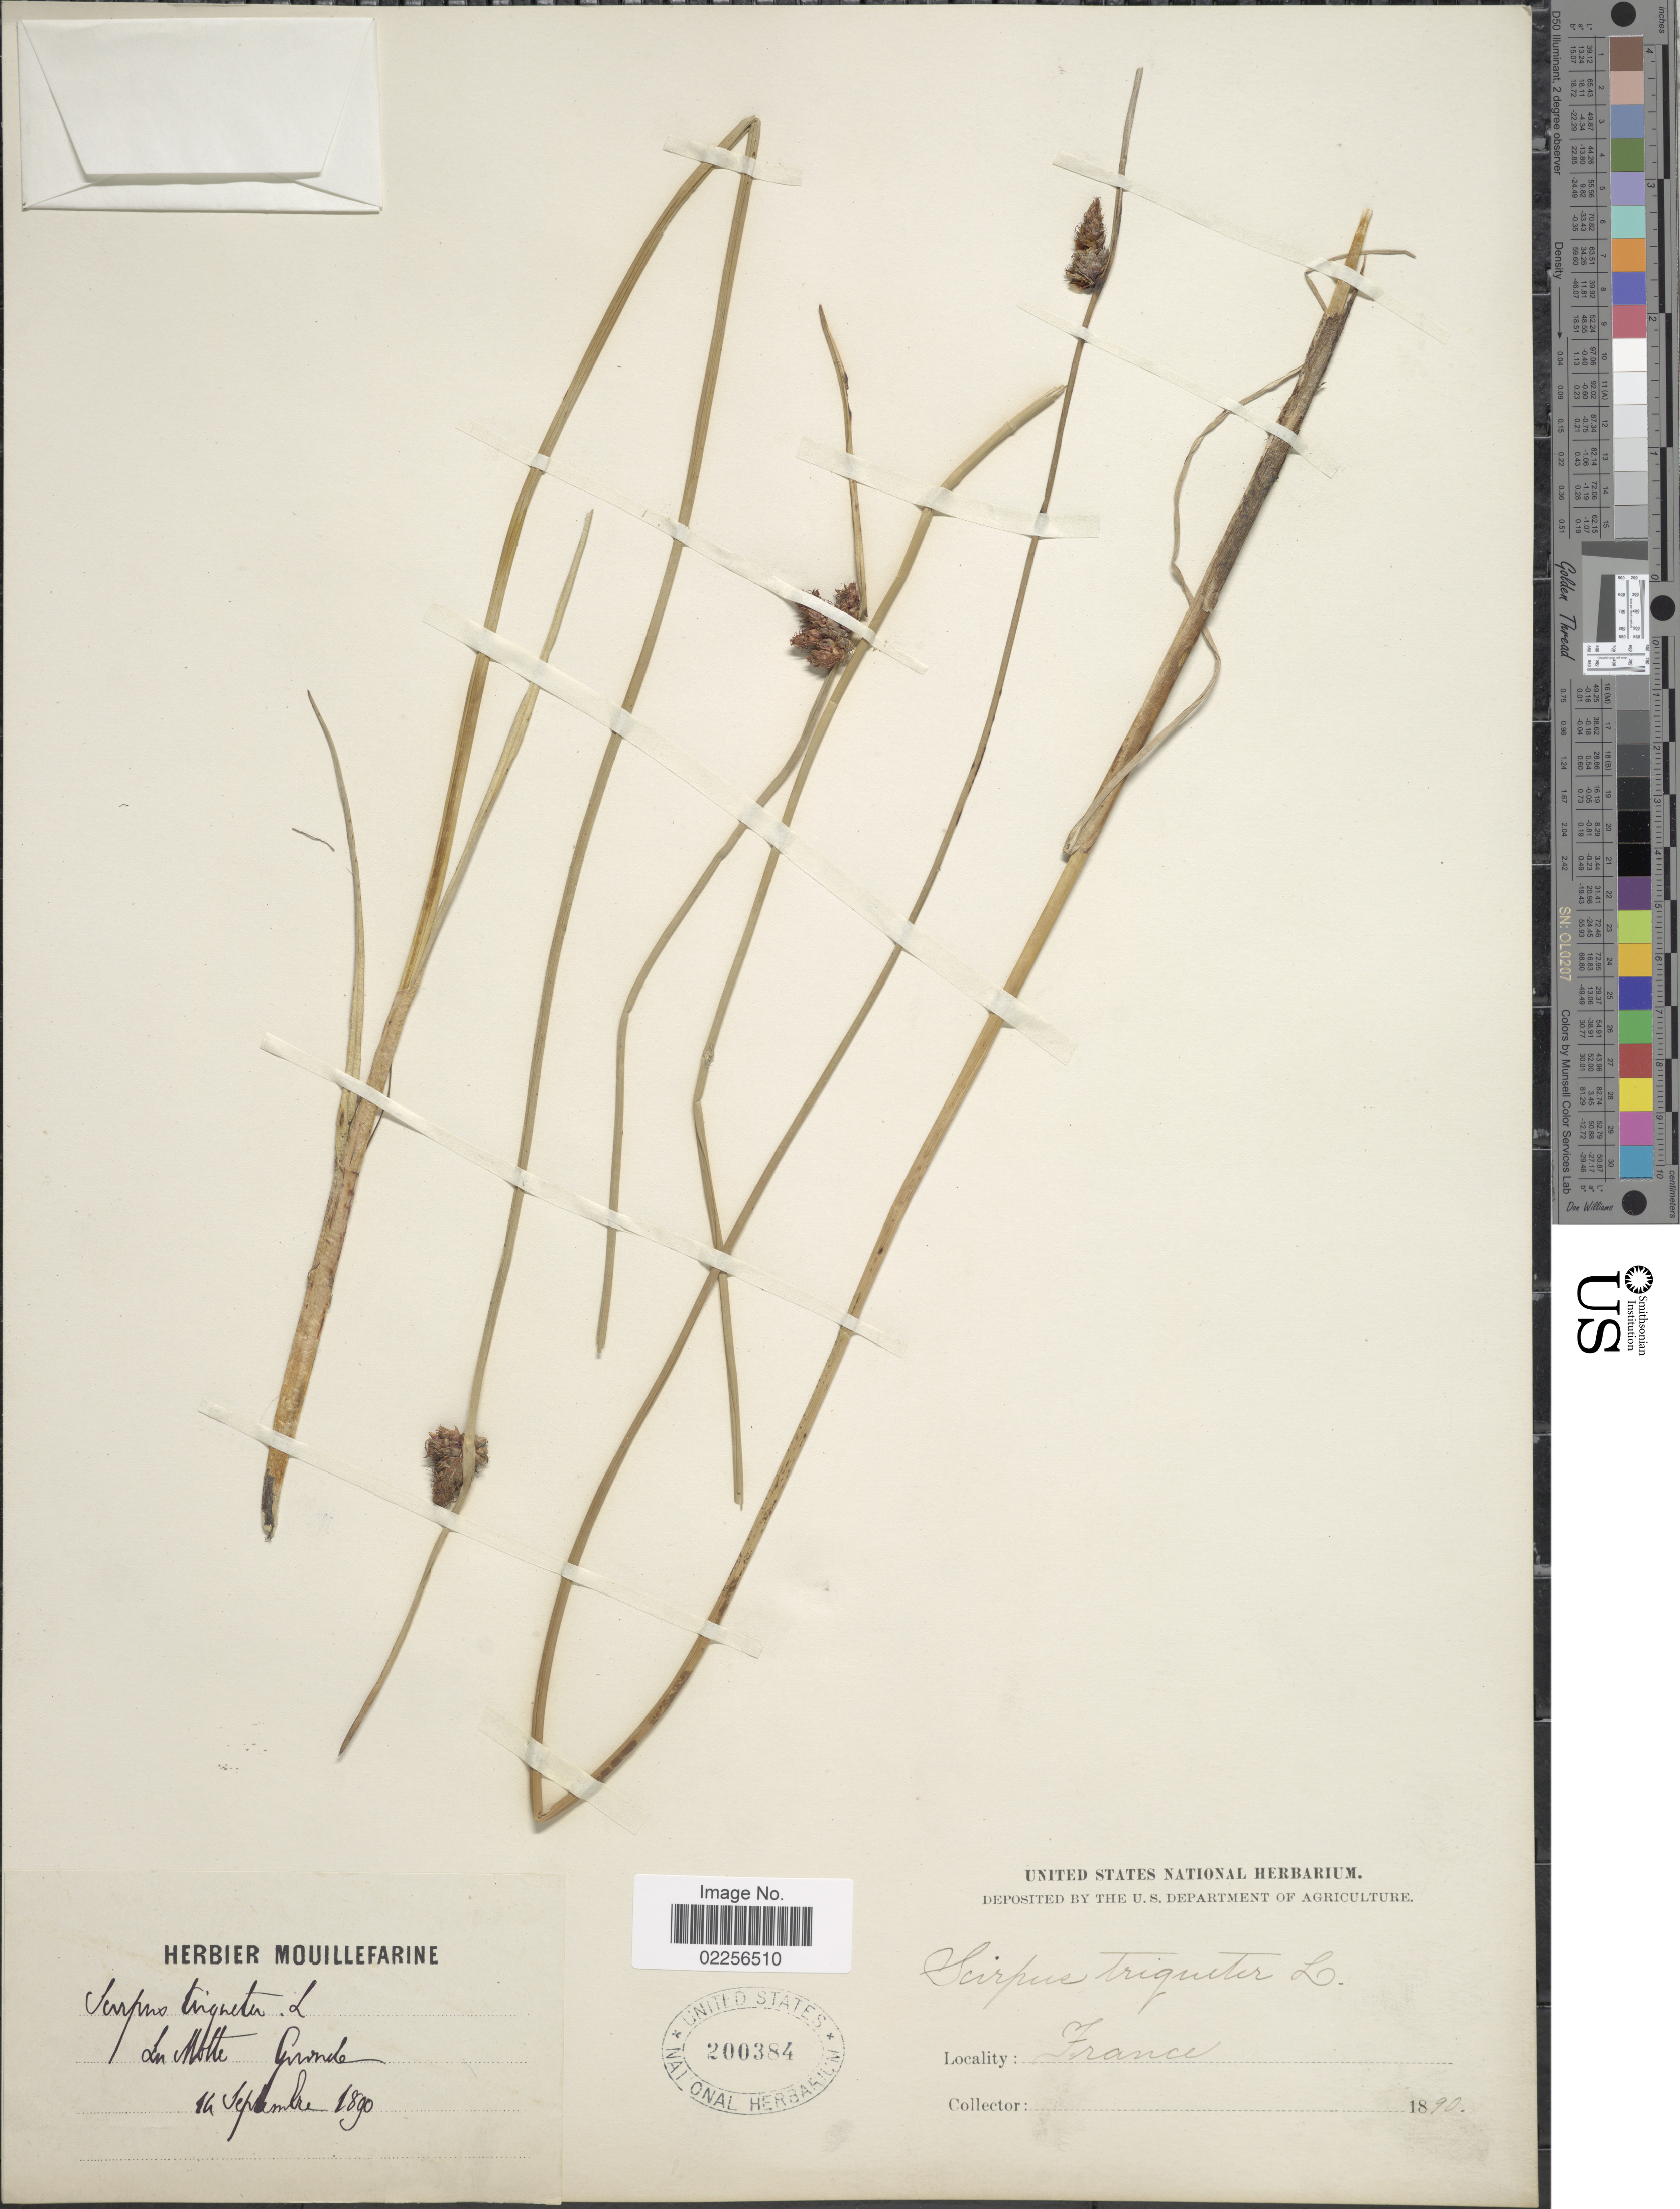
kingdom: Plantae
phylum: Tracheophyta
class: Liliopsida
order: Poales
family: Cyperaceae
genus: Schoenoplectus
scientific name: Schoenoplectus triqueter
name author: (L.) Palla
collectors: ex herb. Mouillefarine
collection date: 1890-09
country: France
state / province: Nouvelle-Aquitaine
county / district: Gironde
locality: La Motte, Gironde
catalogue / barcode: US 200384